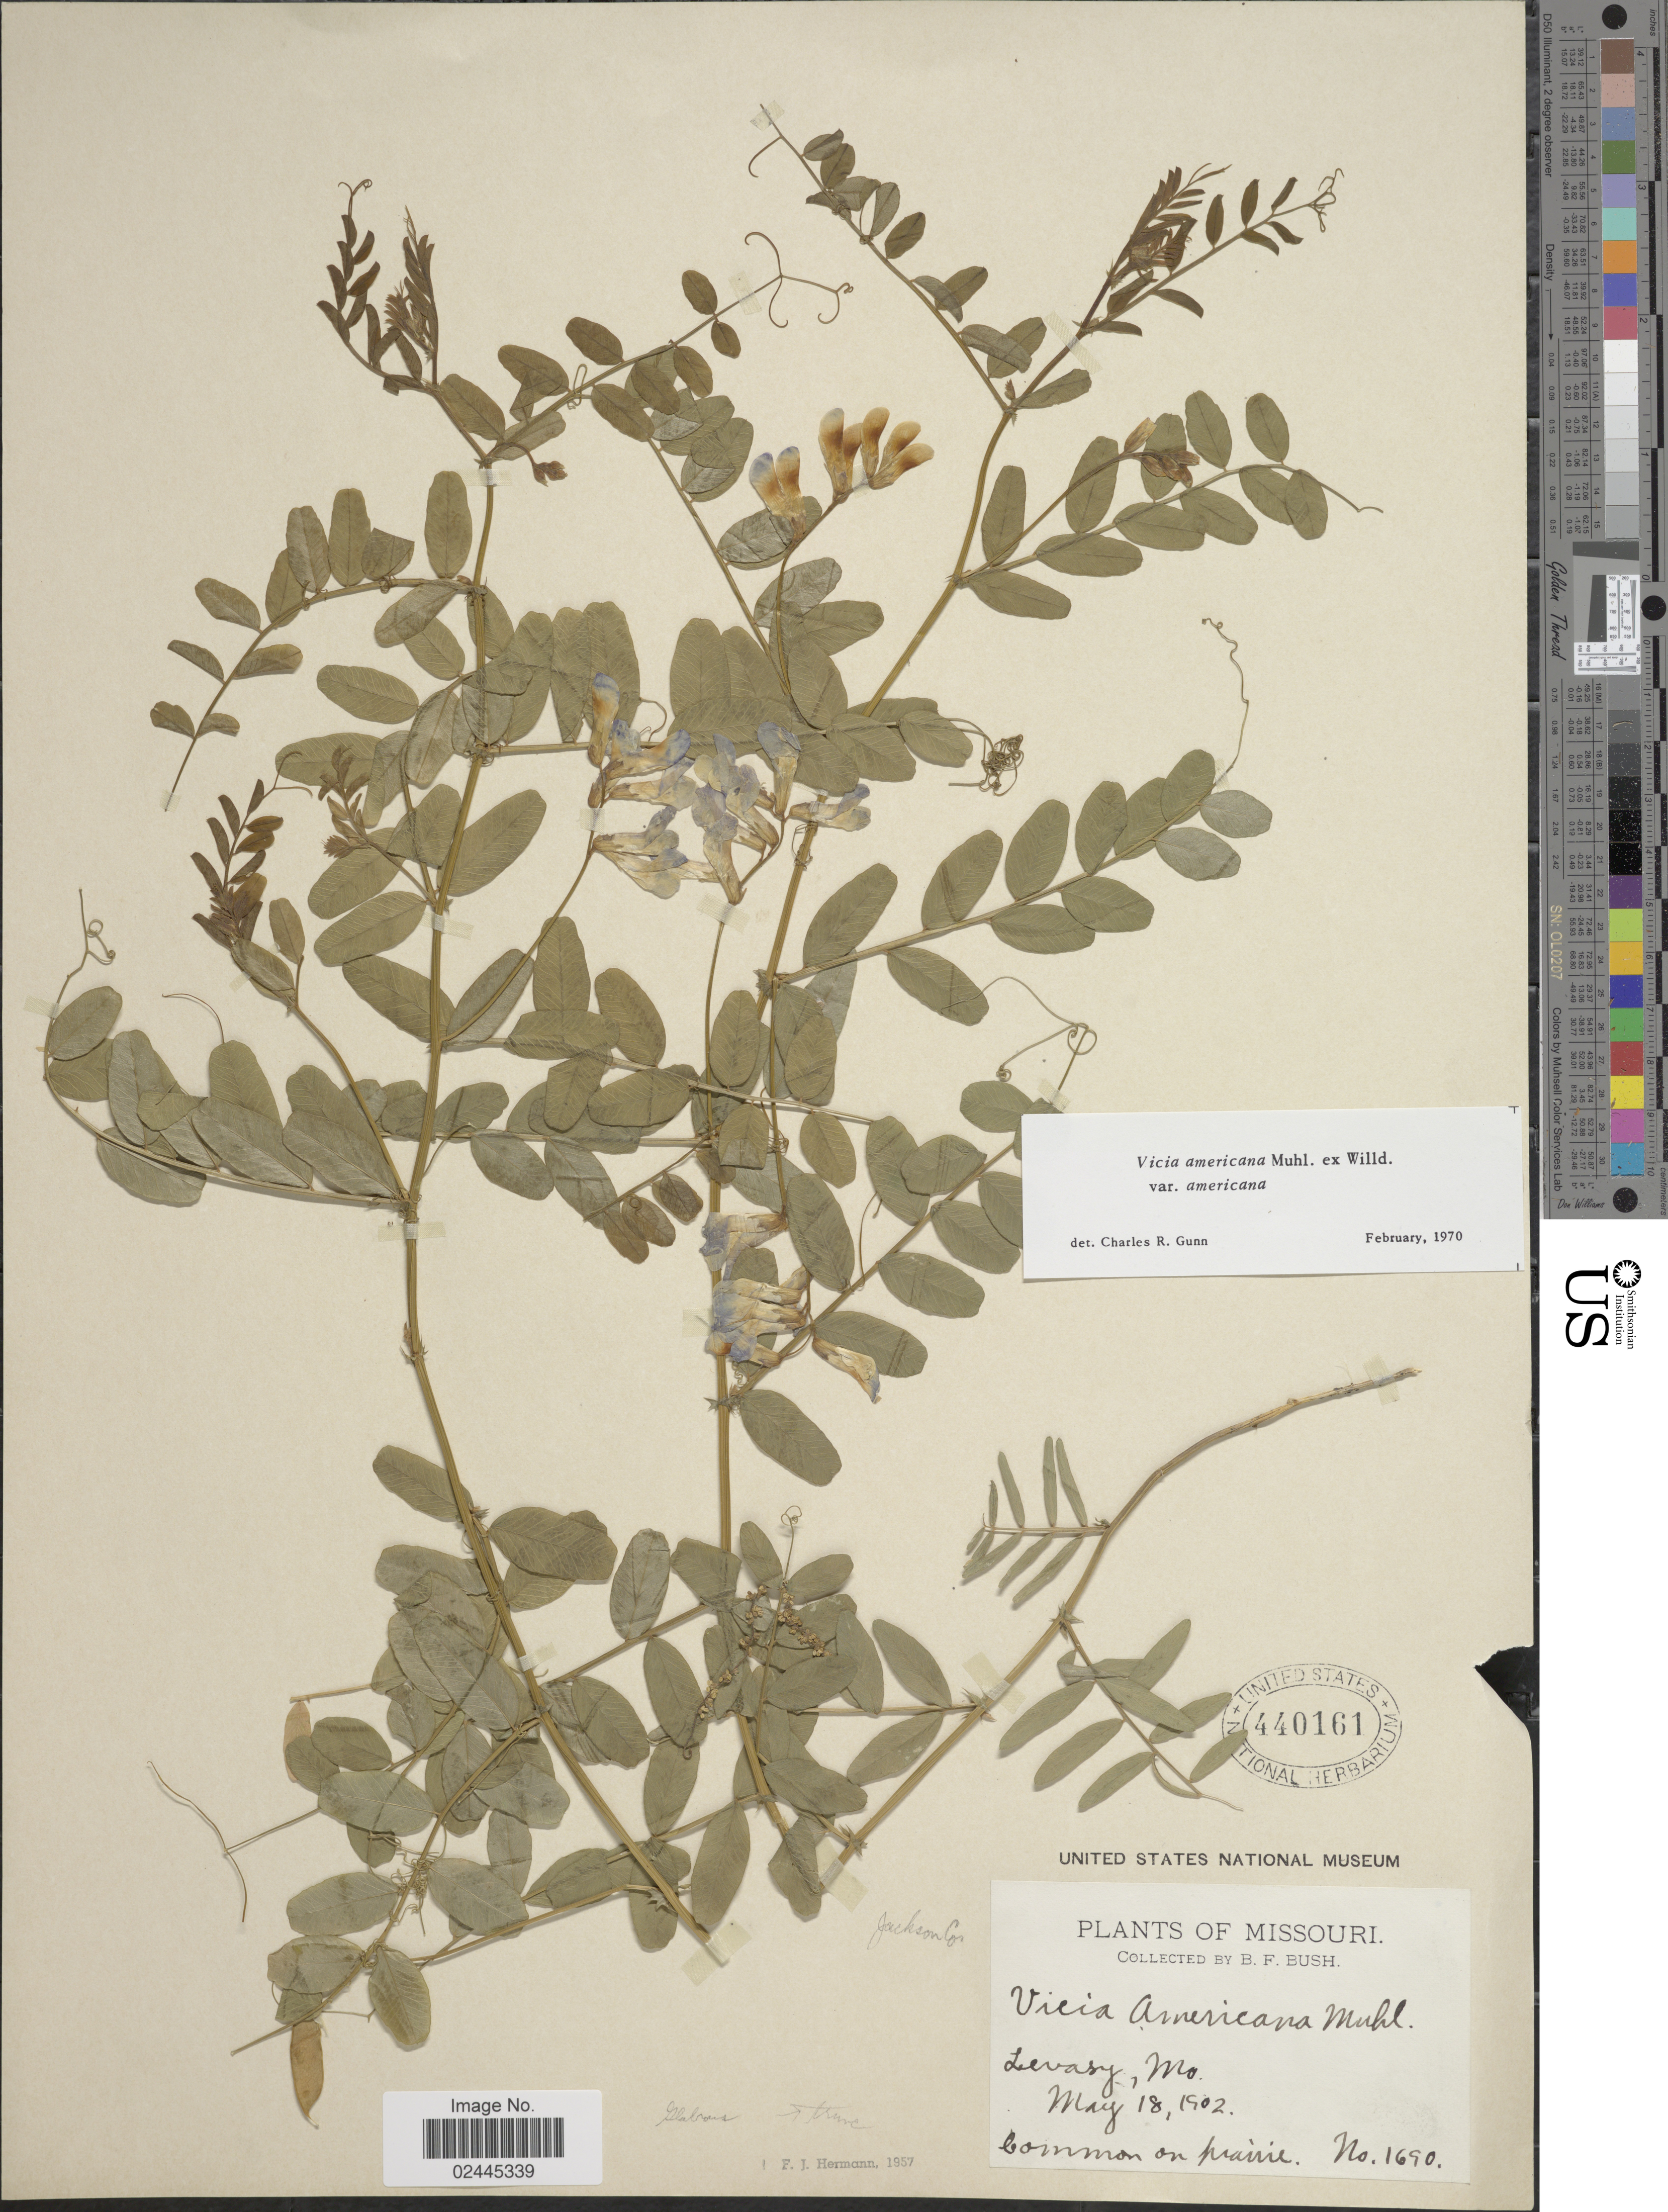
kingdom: Plantae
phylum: Tracheophyta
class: Magnoliopsida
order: Fabales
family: Fabaceae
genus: Vicia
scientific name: Vicia americana var. americana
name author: Muhl. ex Willd.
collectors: B. F. Bush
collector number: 1690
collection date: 1902-05-18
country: United States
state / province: Missouri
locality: Levasy, Mo. Jackson Co.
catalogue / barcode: US 440161